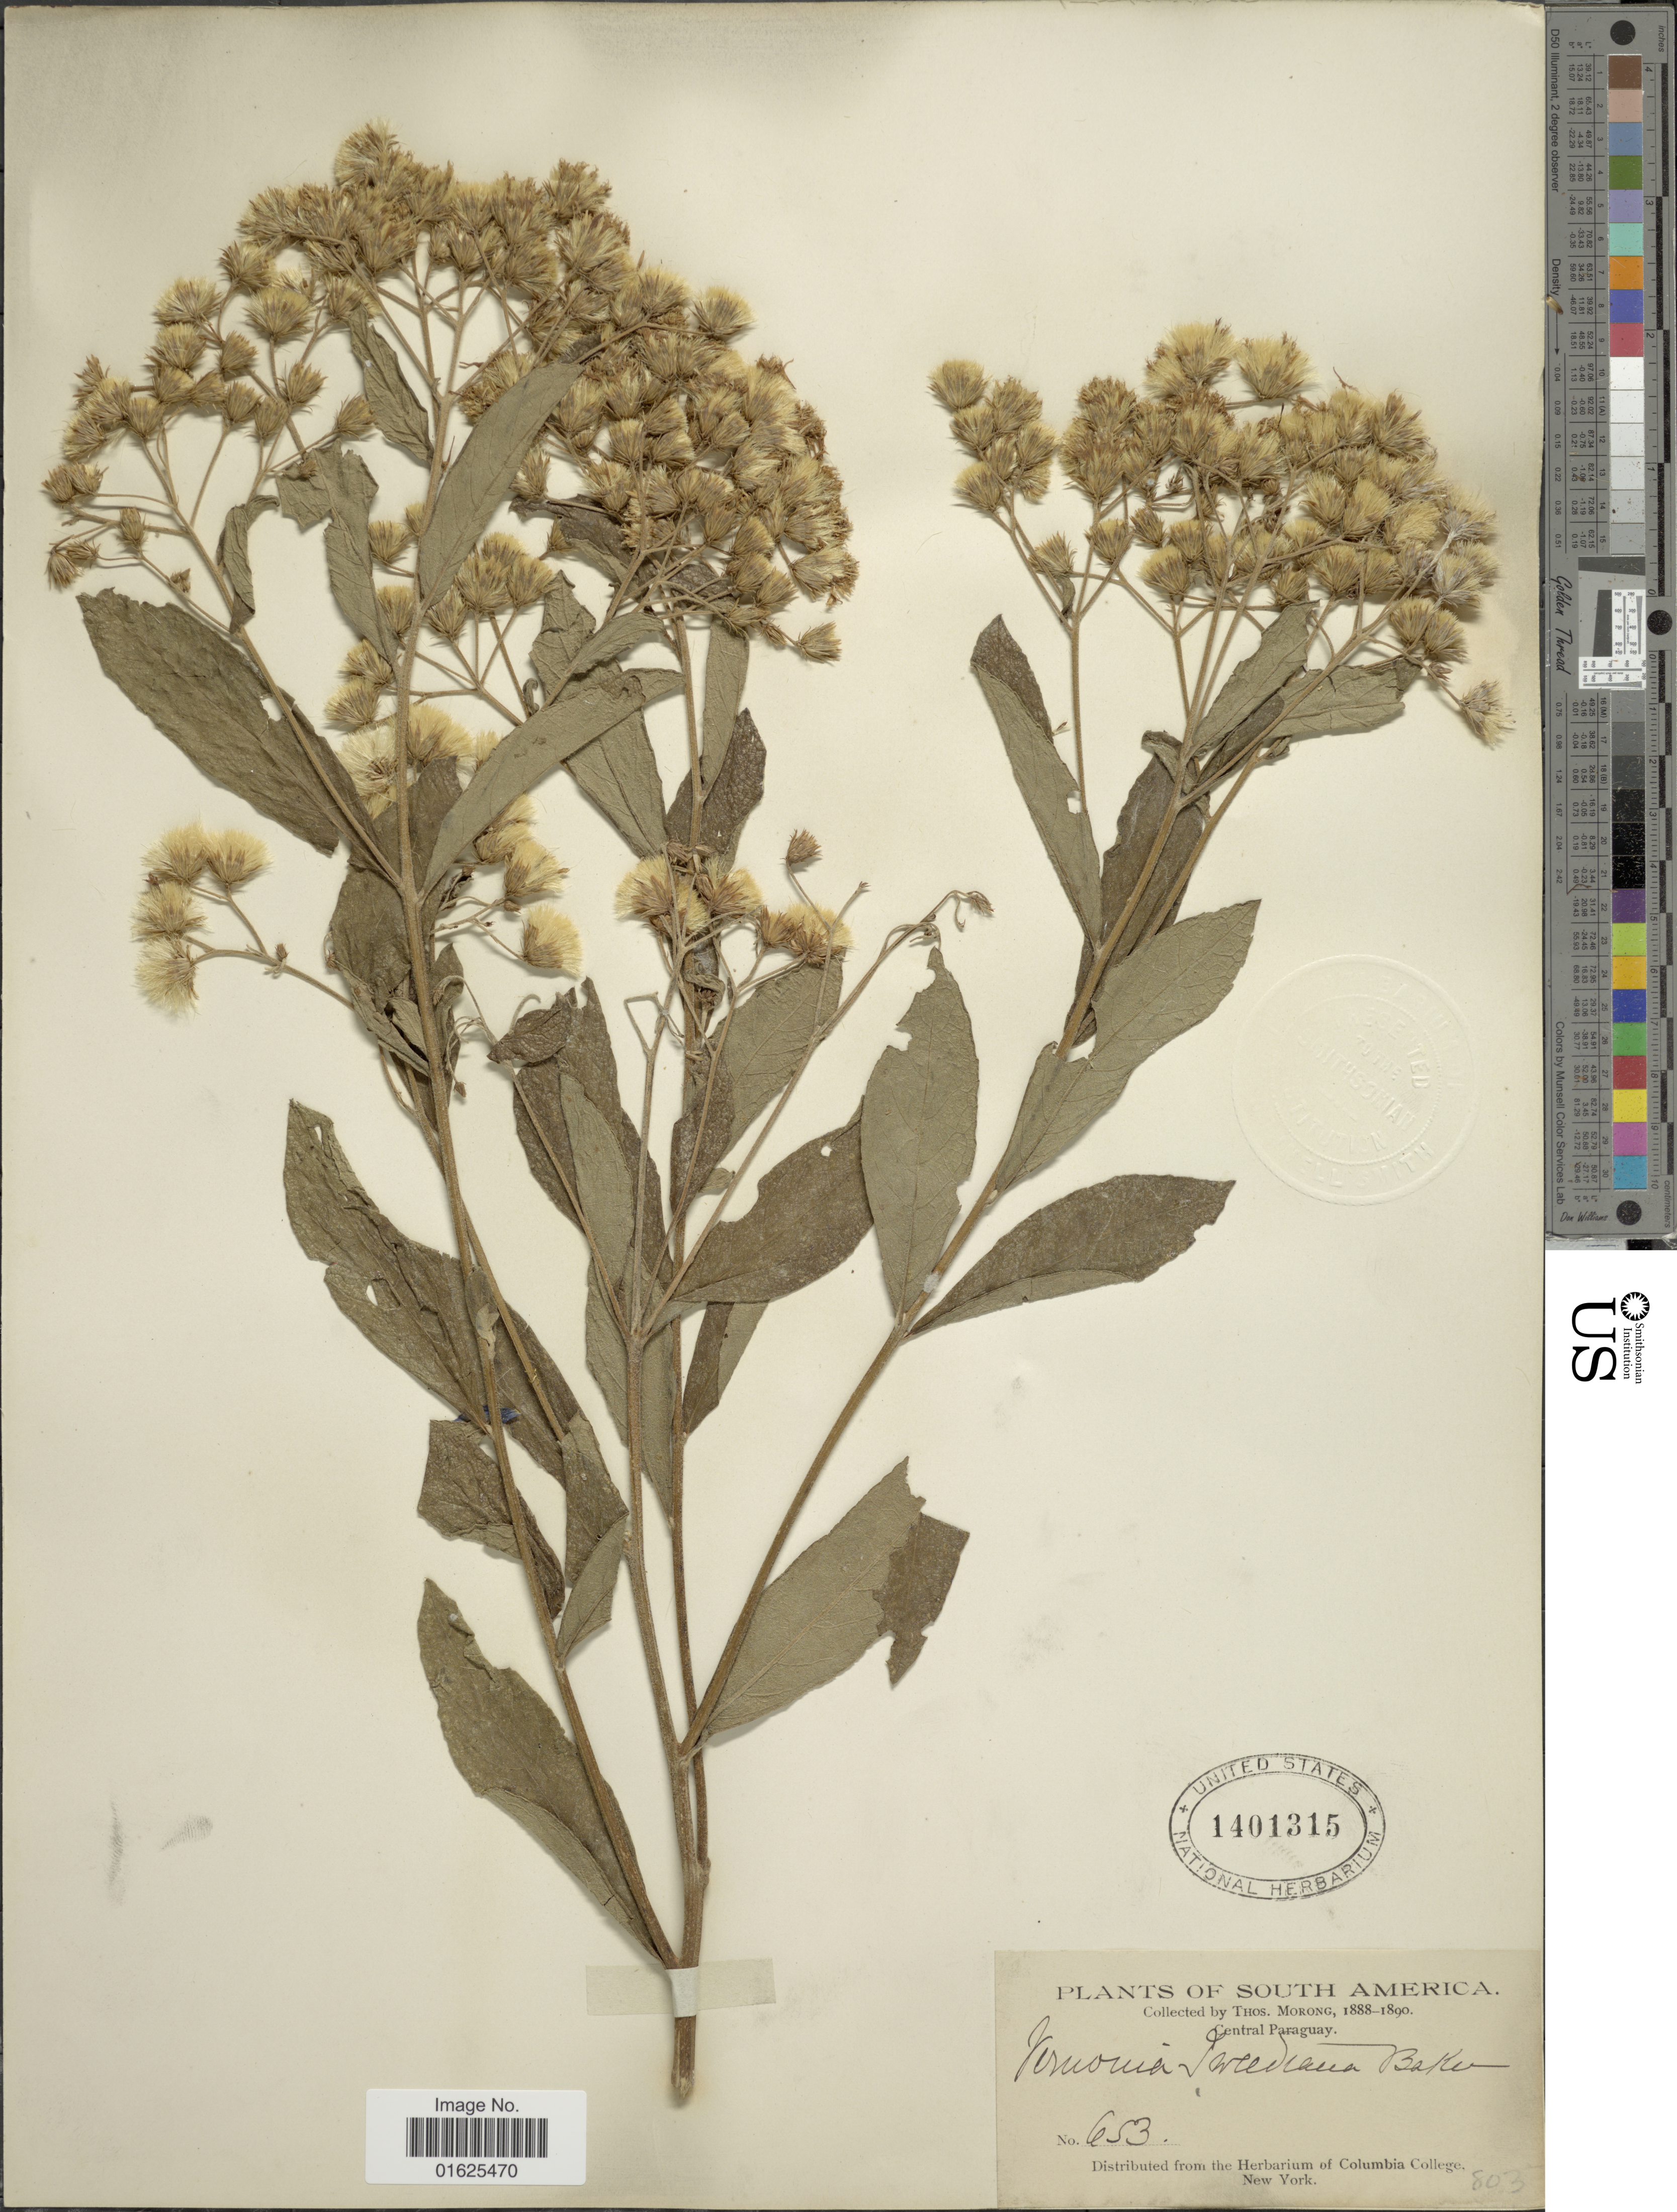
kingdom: Plantae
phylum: Tracheophyta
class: Magnoliopsida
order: Asterales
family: Asteraceae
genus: Vernonanthura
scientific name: Vernonanthura tweedieana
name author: (Baker) H. Rob.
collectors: ex herb. T. Morong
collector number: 653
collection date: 1888/1890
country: Paraguay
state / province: Central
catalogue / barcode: US 1401315